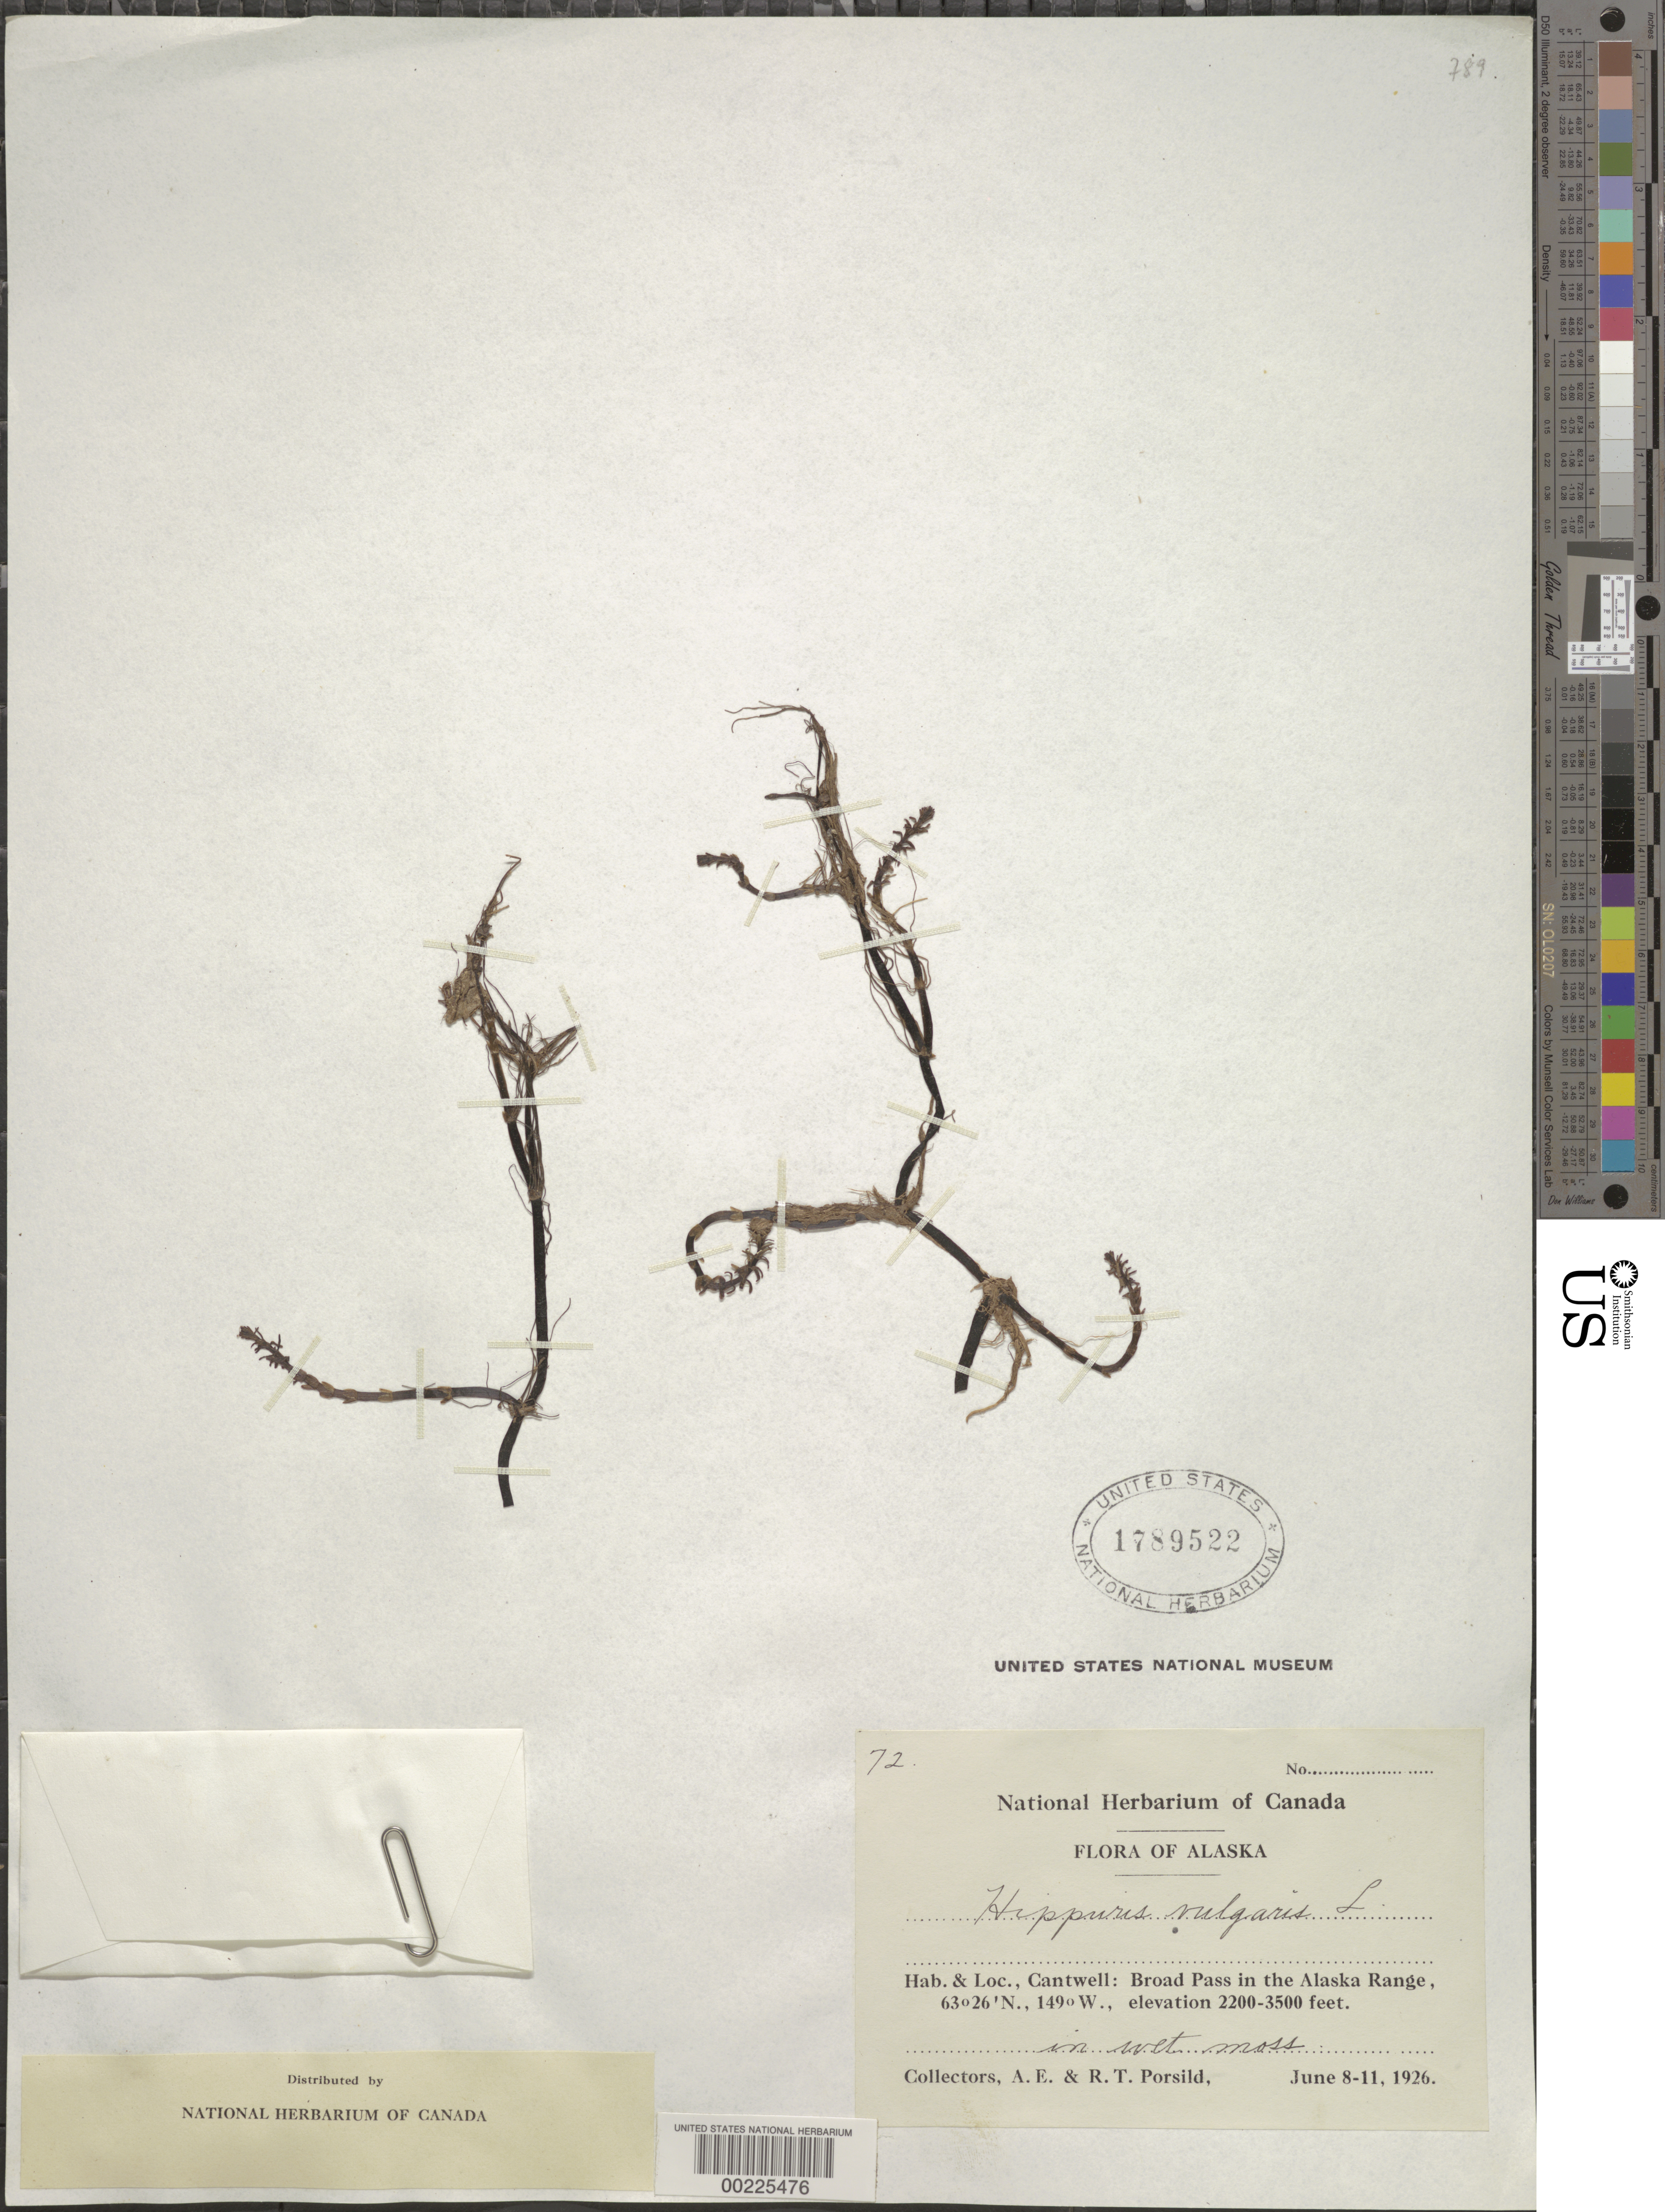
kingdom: Plantae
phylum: Tracheophyta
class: Magnoliopsida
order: Lamiales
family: Plantaginaceae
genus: Hippuris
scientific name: Hippuris vulgaris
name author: L.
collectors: A. E. Porsild & R. T. Porsild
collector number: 72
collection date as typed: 08 Jun 1926 to 11 Jun 1926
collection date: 1926-06-08/1926-06-11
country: United States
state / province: Alaska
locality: Cantwell: broad pass in alaska range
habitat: In wet moss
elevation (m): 671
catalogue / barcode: US 1789522